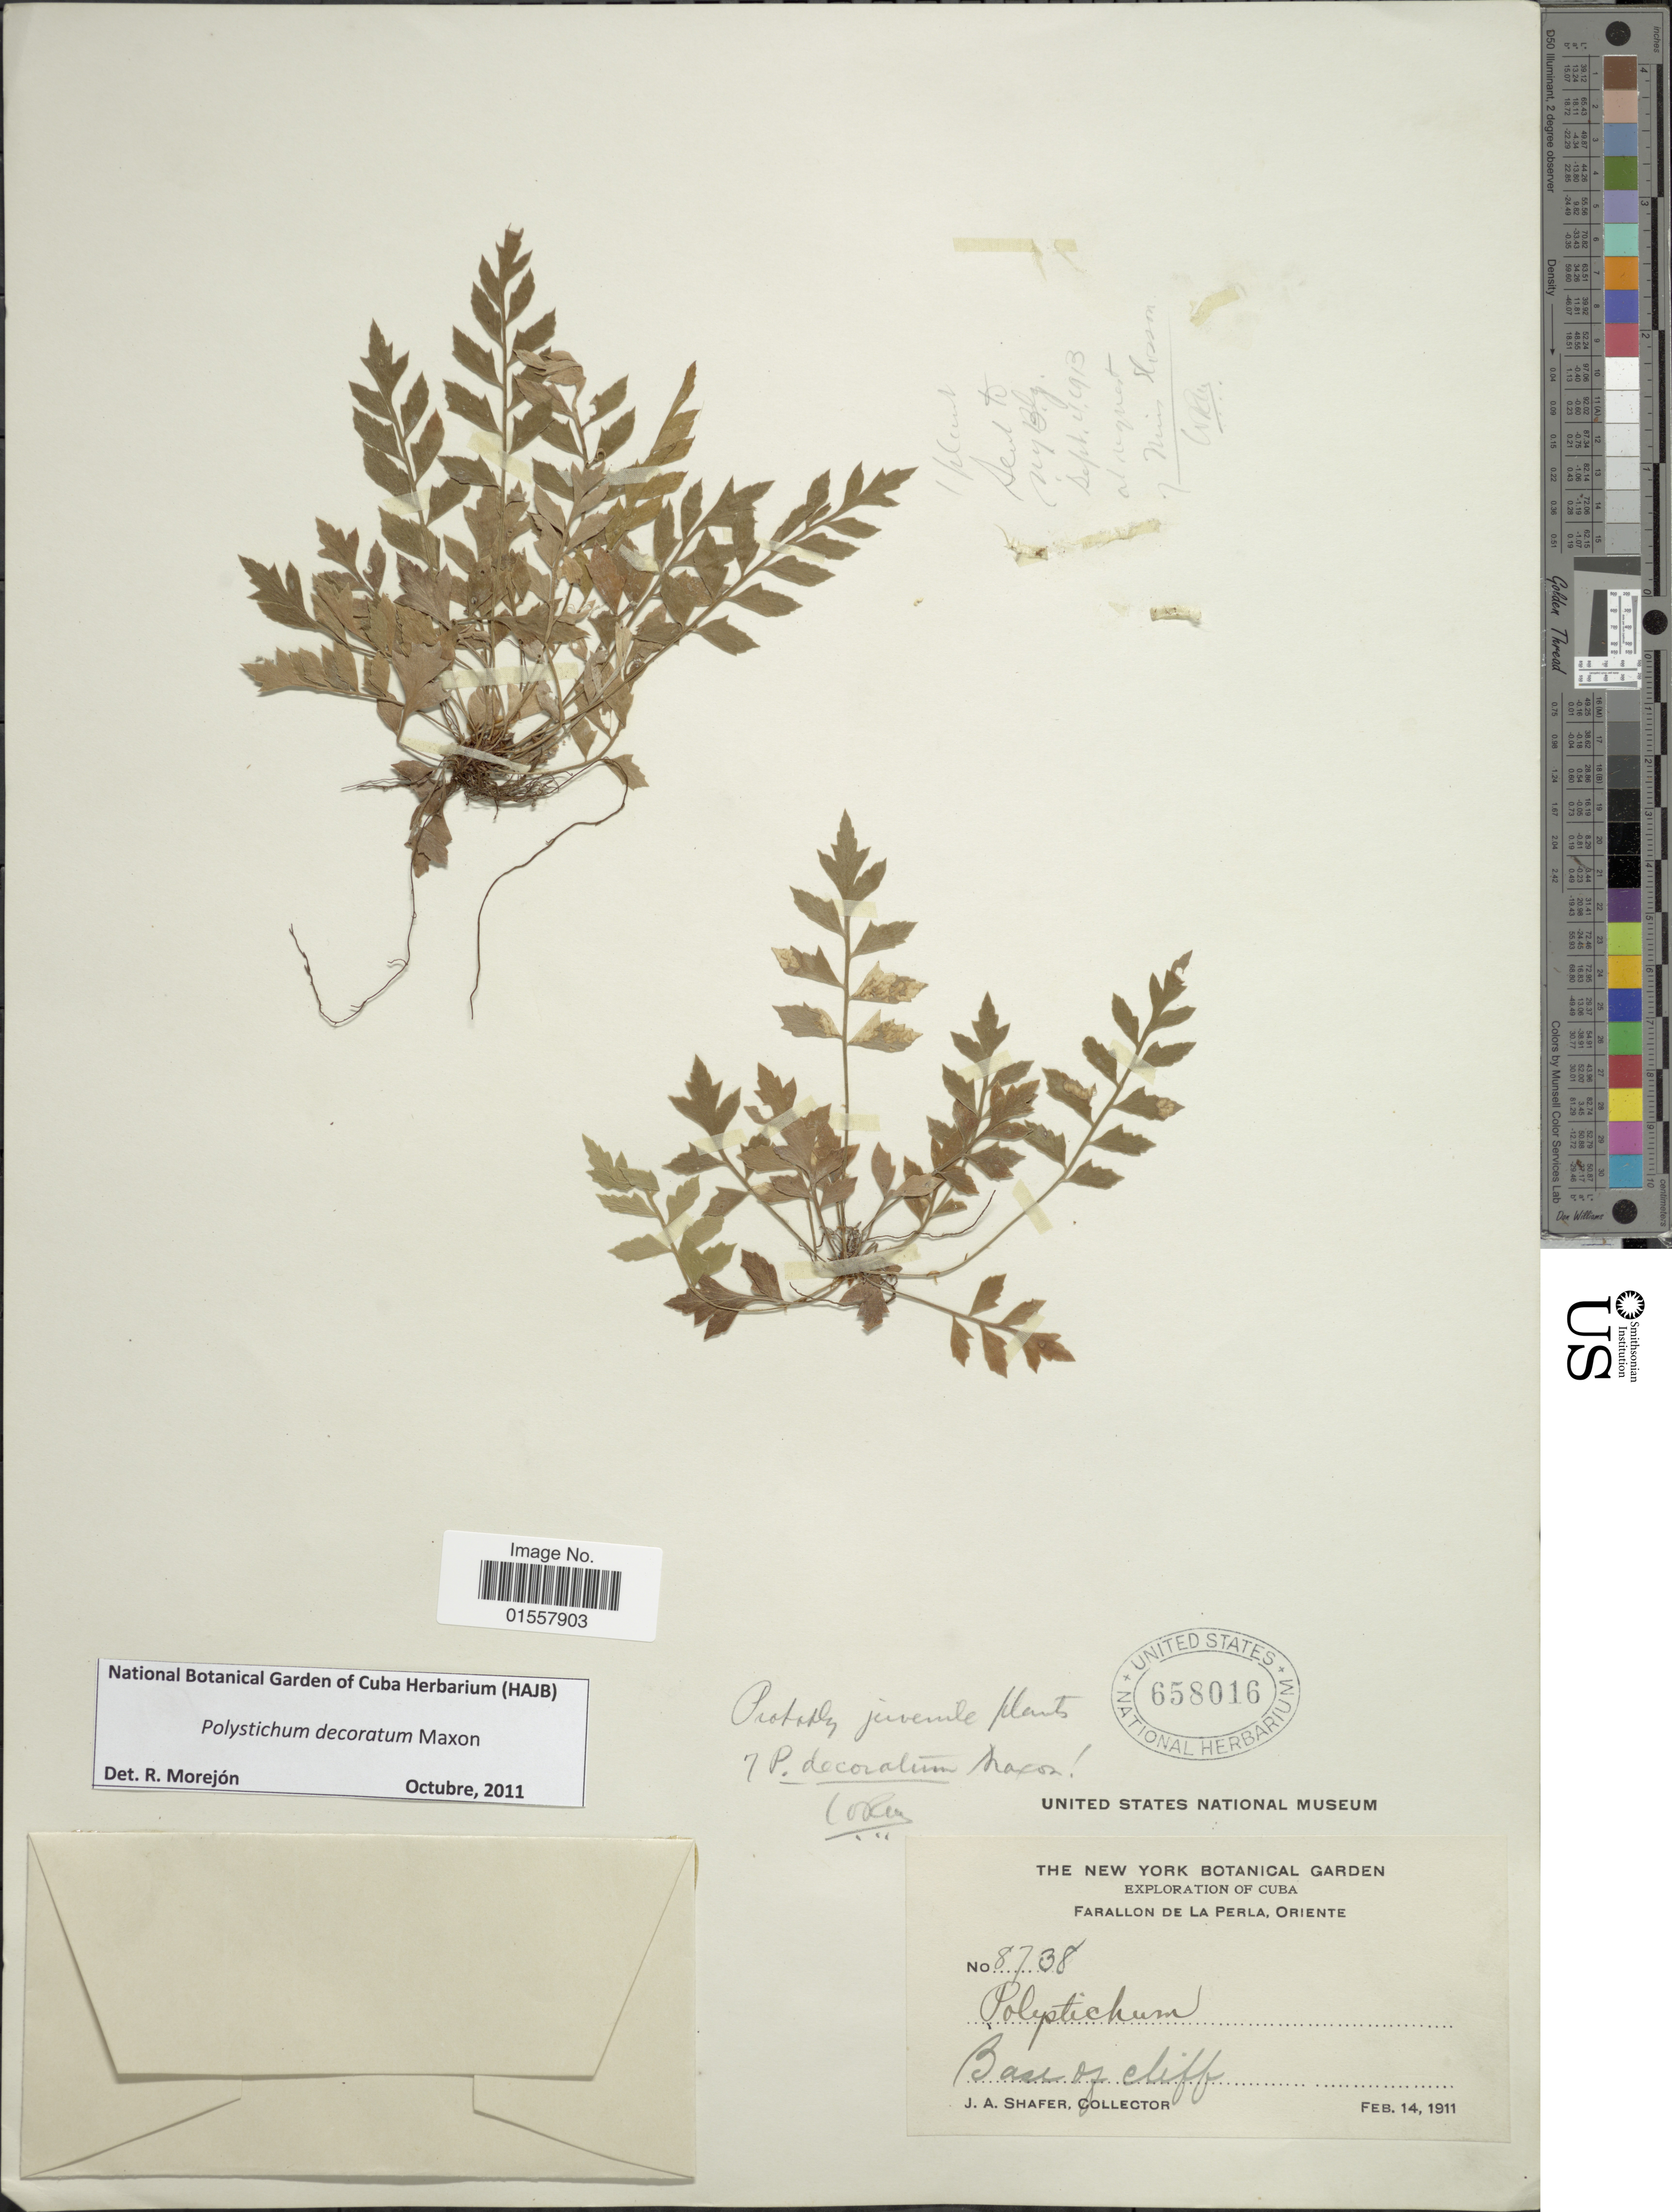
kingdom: Plantae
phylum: Tracheophyta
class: Polypodiopsida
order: Polypodiales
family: Dryopteridaceae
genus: Polystichum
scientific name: Polystichum decoratum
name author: Maxon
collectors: J. A. Shafer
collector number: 8738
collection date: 1911-02-14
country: Cuba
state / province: Oriente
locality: Farallon de la Perla, Oriente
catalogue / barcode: US 658016